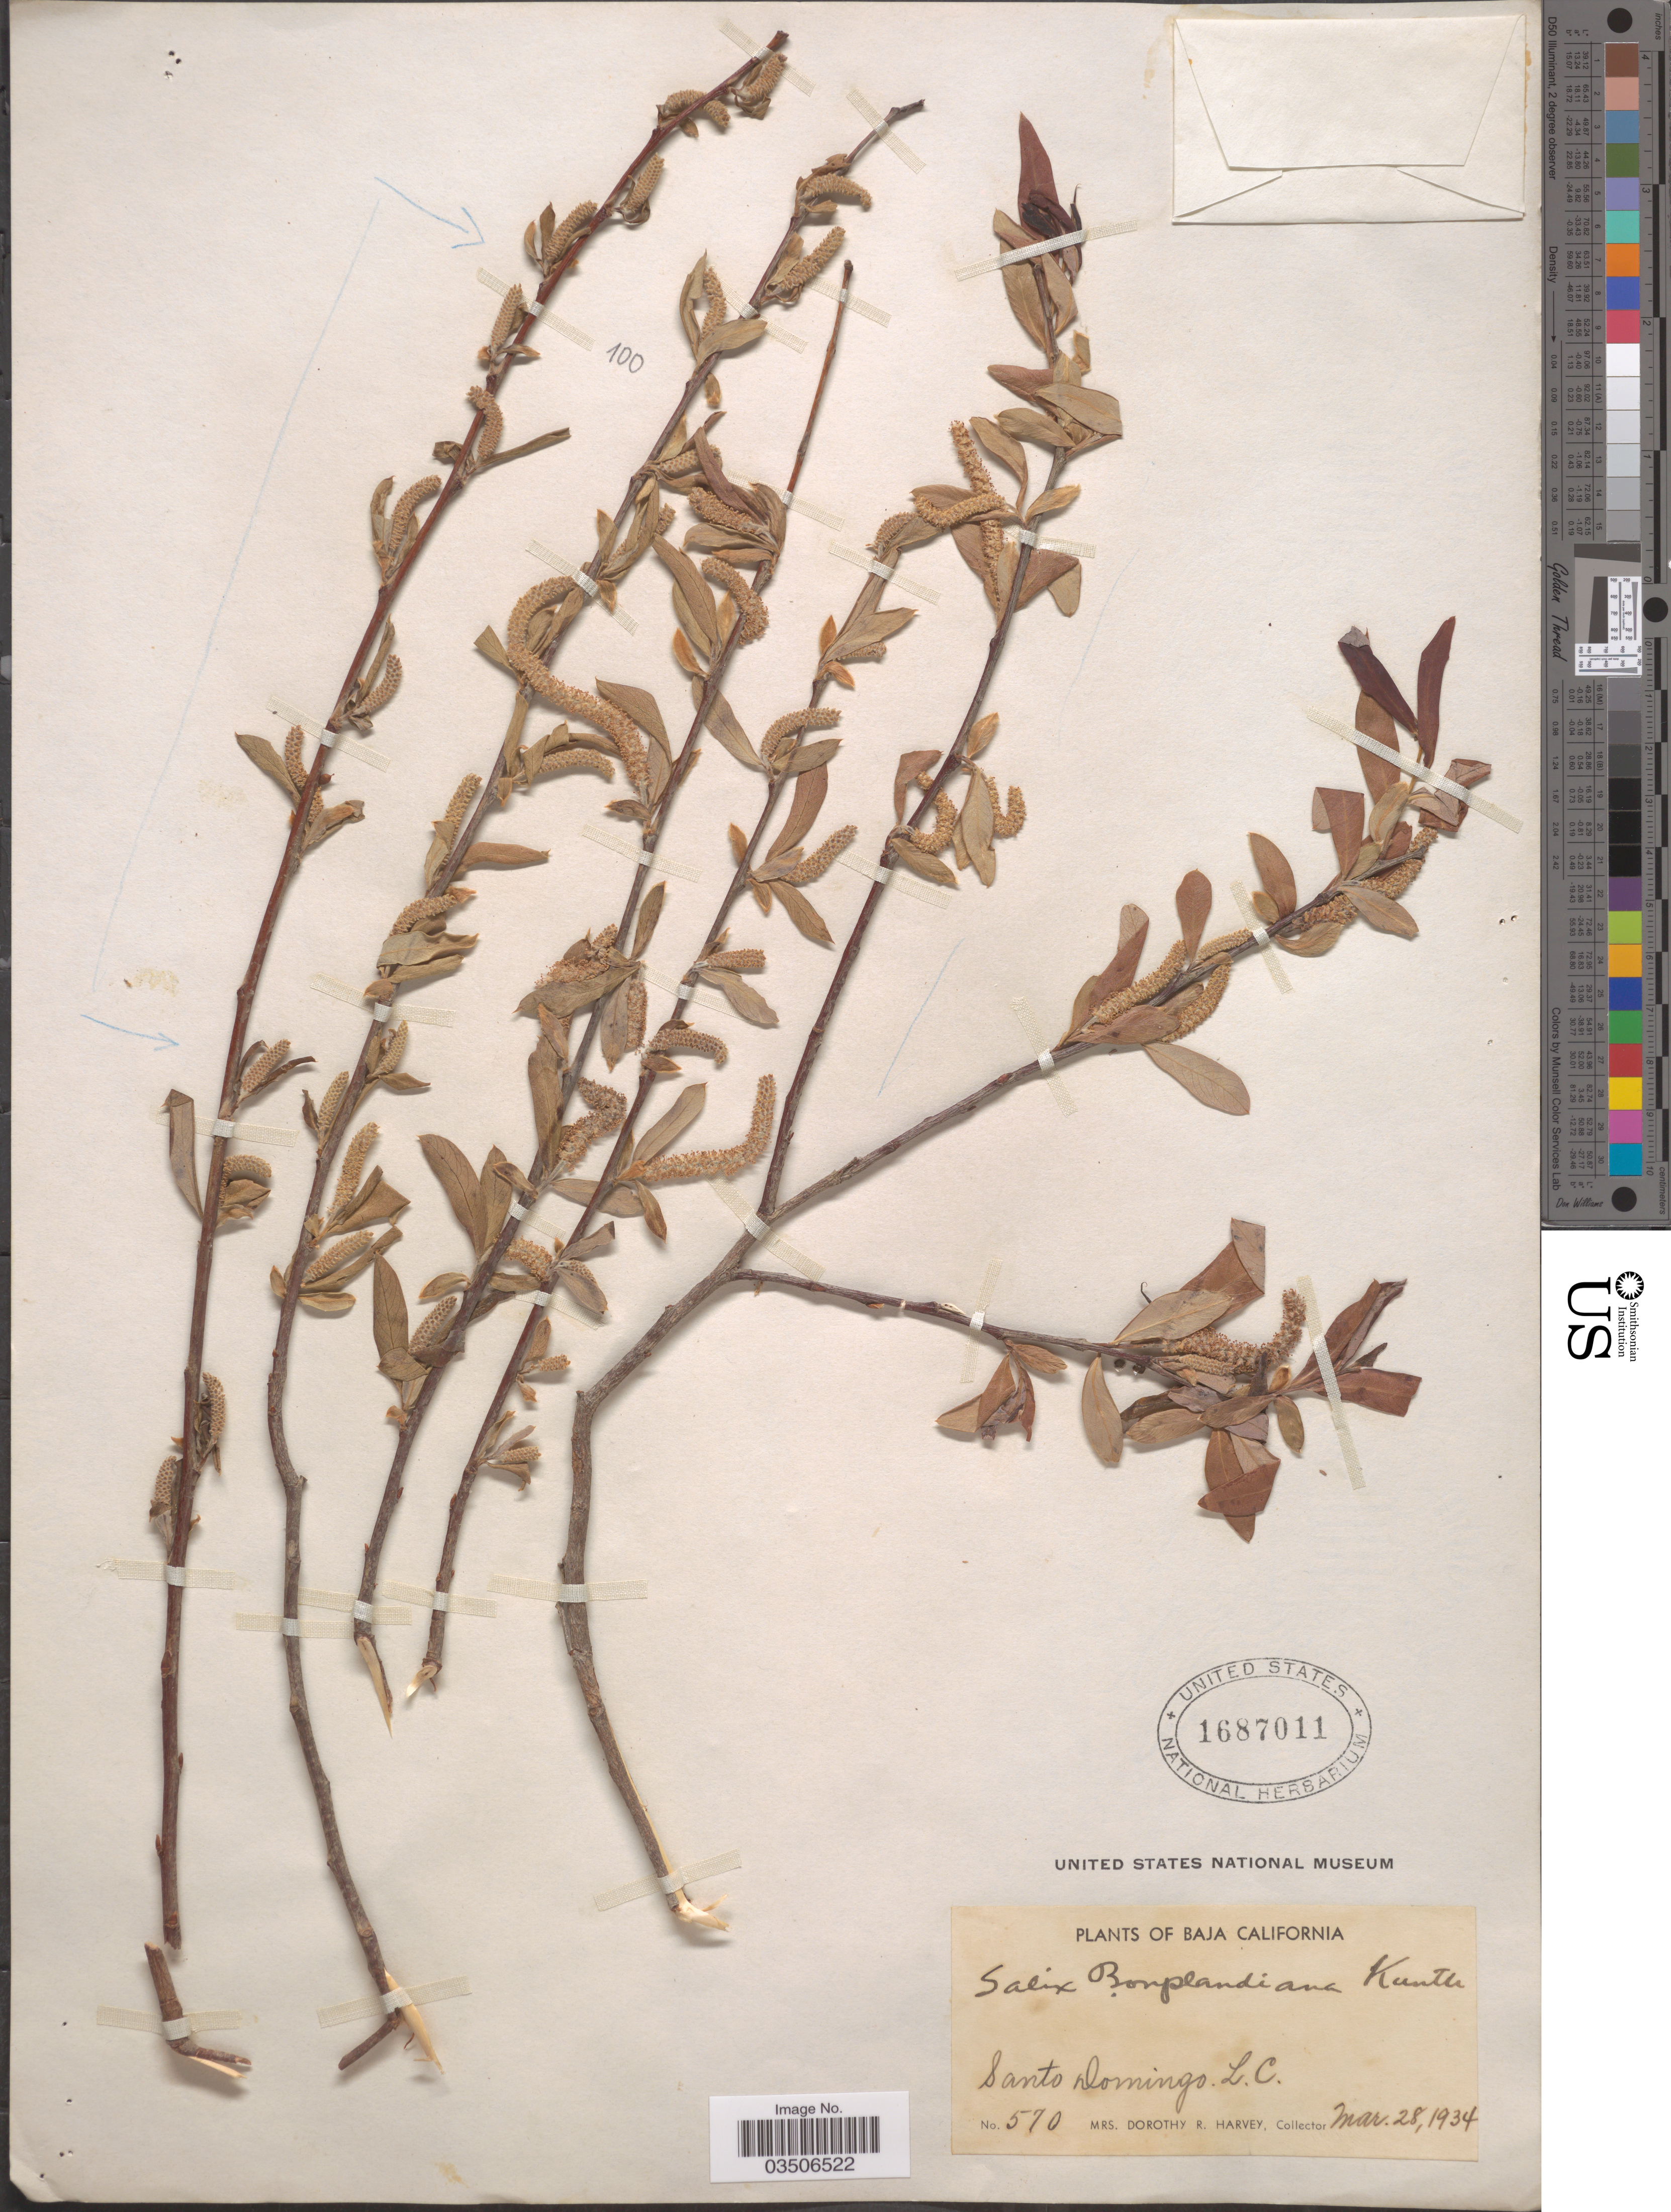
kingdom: Plantae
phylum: Tracheophyta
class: Magnoliopsida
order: Malpighiales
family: Salicaceae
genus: Salix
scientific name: Salix bonplandiana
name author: Kunth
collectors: Harvey, Mrs. D. R.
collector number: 570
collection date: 1934-03-28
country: Mexico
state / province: Baja California Sur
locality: Santo Domingo. L.C.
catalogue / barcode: US 1687011